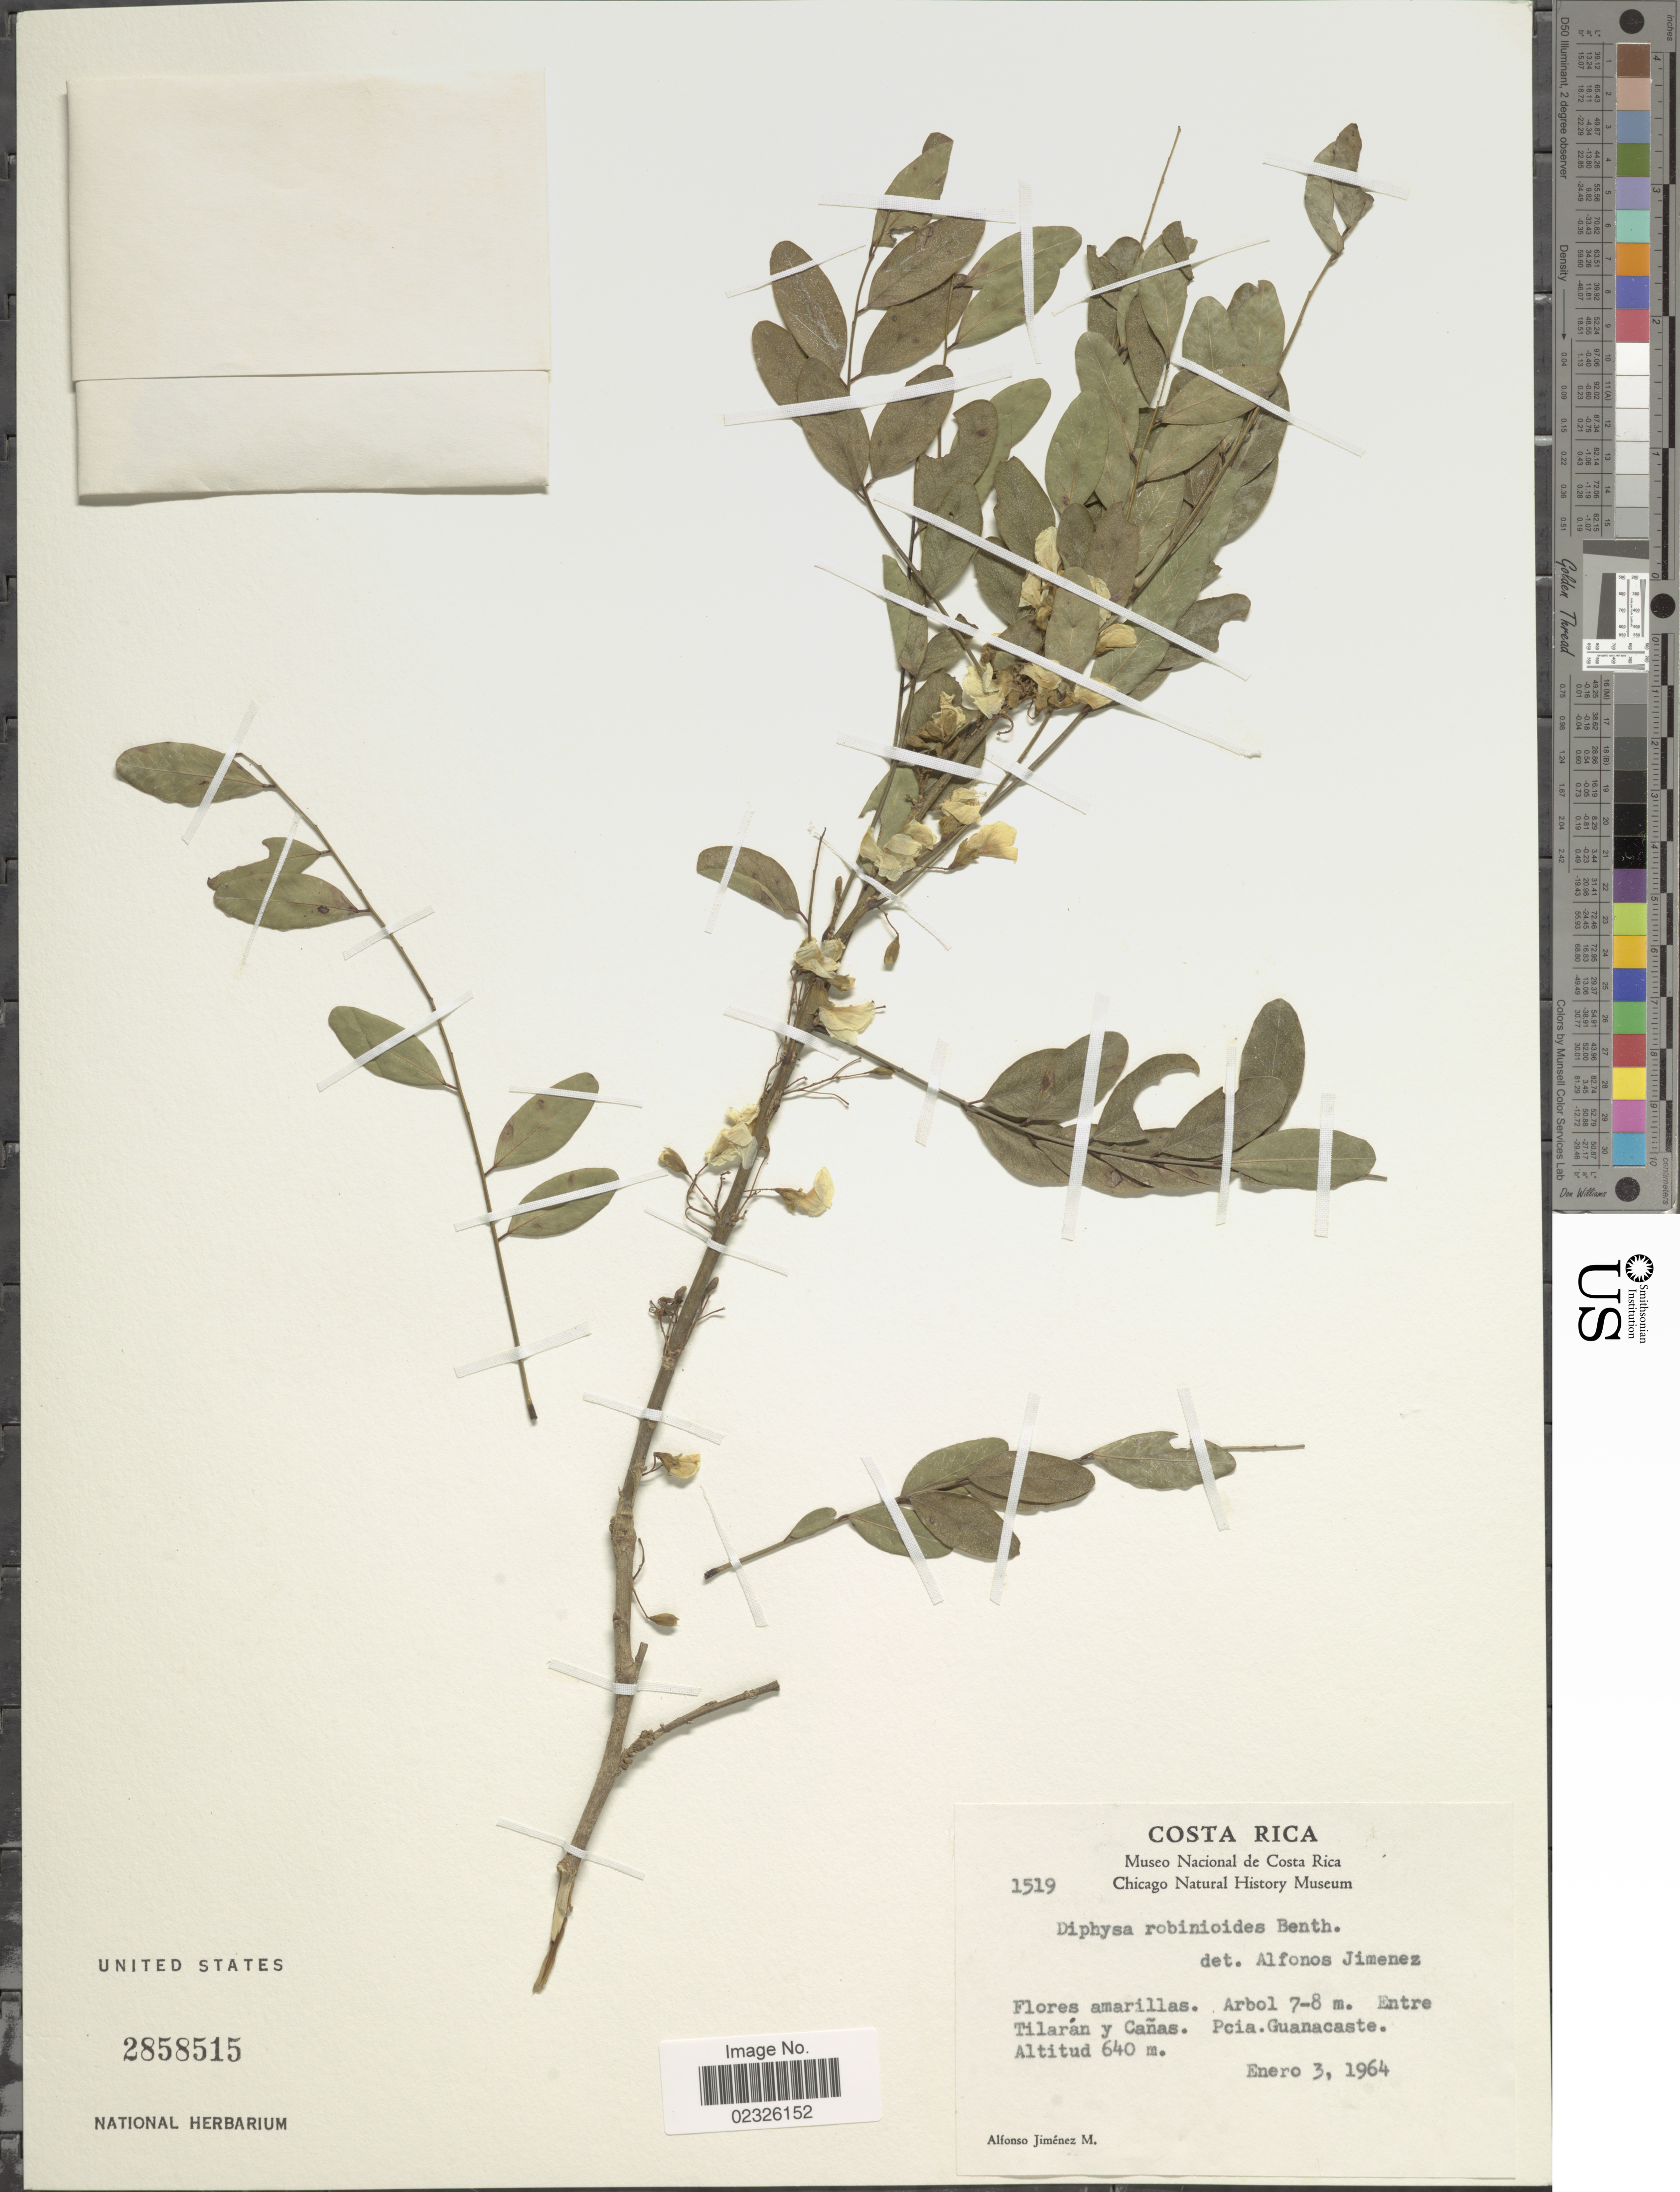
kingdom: Plantae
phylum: Tracheophyta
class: Magnoliopsida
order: Fabales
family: Fabaceae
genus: Diphysa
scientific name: Diphysa robinioides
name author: Benth.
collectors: A. Jimenez M.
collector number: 1519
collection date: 1964-01-03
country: Costa Rica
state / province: Guanacaste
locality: Entre Tilarán y Cañas.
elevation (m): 640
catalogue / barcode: US 2858515